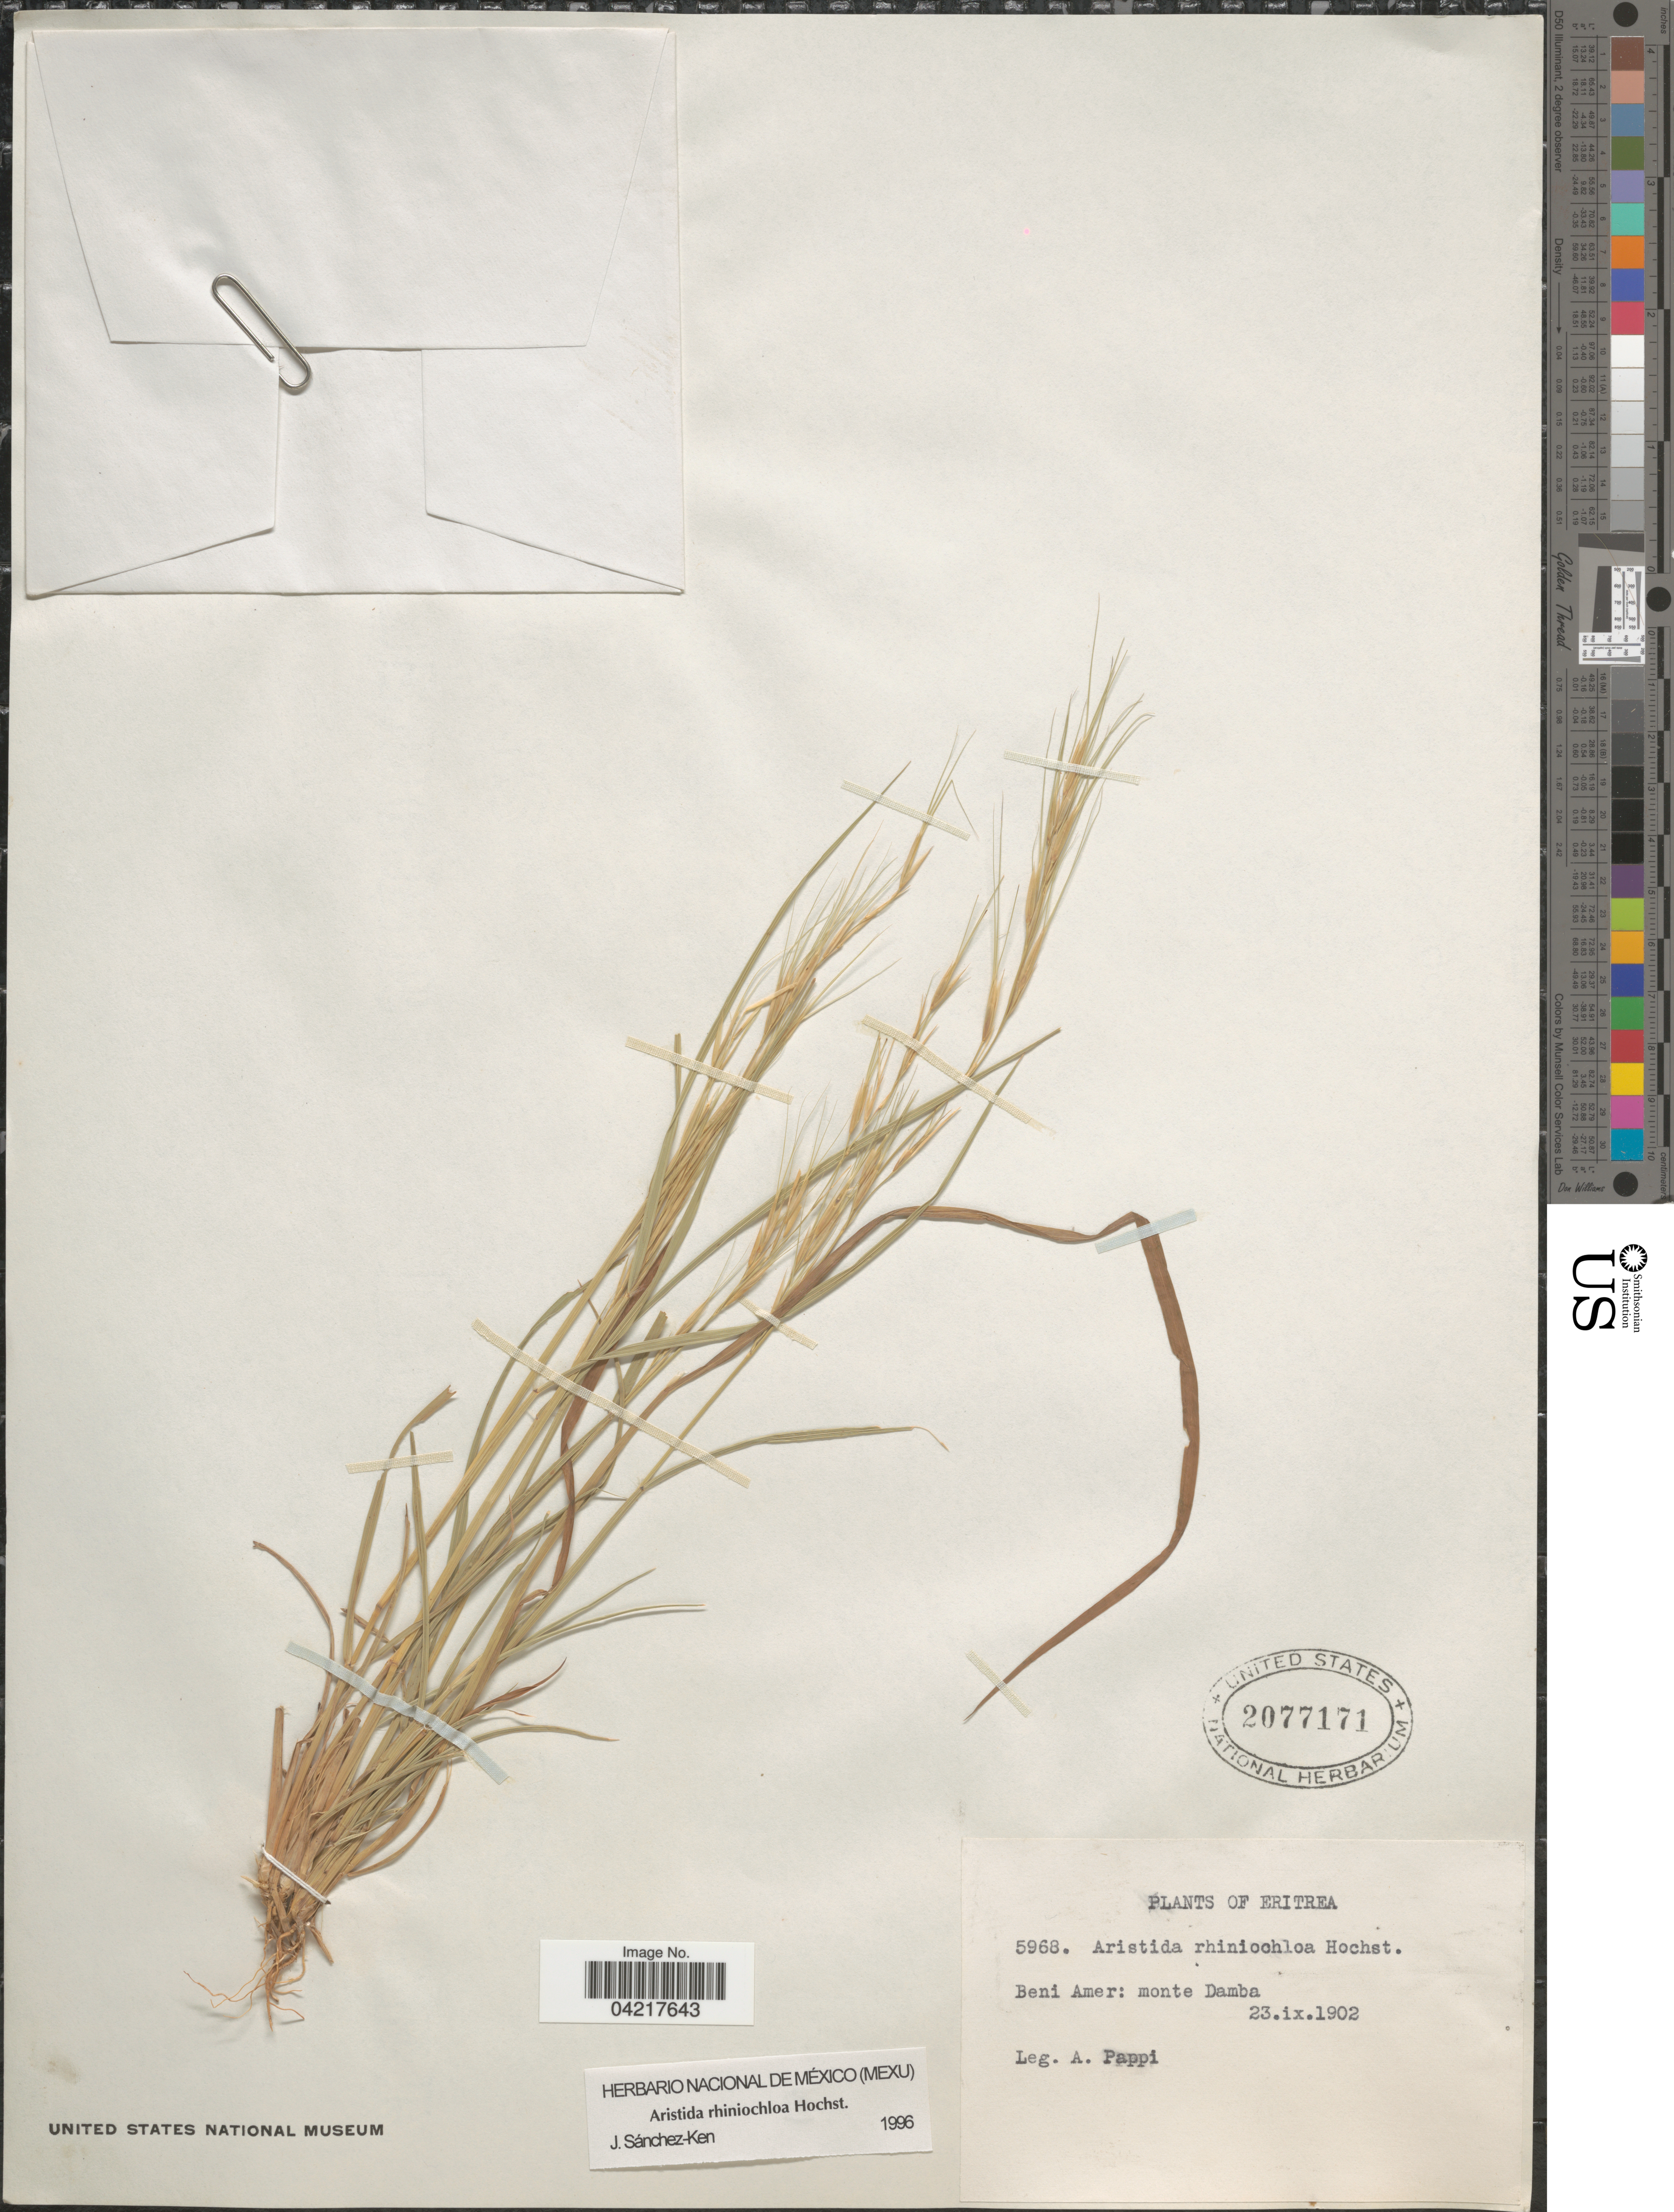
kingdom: Plantae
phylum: Tracheophyta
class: Liliopsida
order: Poales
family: Poaceae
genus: Aristida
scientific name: Aristida rhiniochloa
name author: Hochst.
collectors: A. Pappi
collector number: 5968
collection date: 1902-09-23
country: Eritrea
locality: Beni Amer: monte Damba.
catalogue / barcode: US 2077171